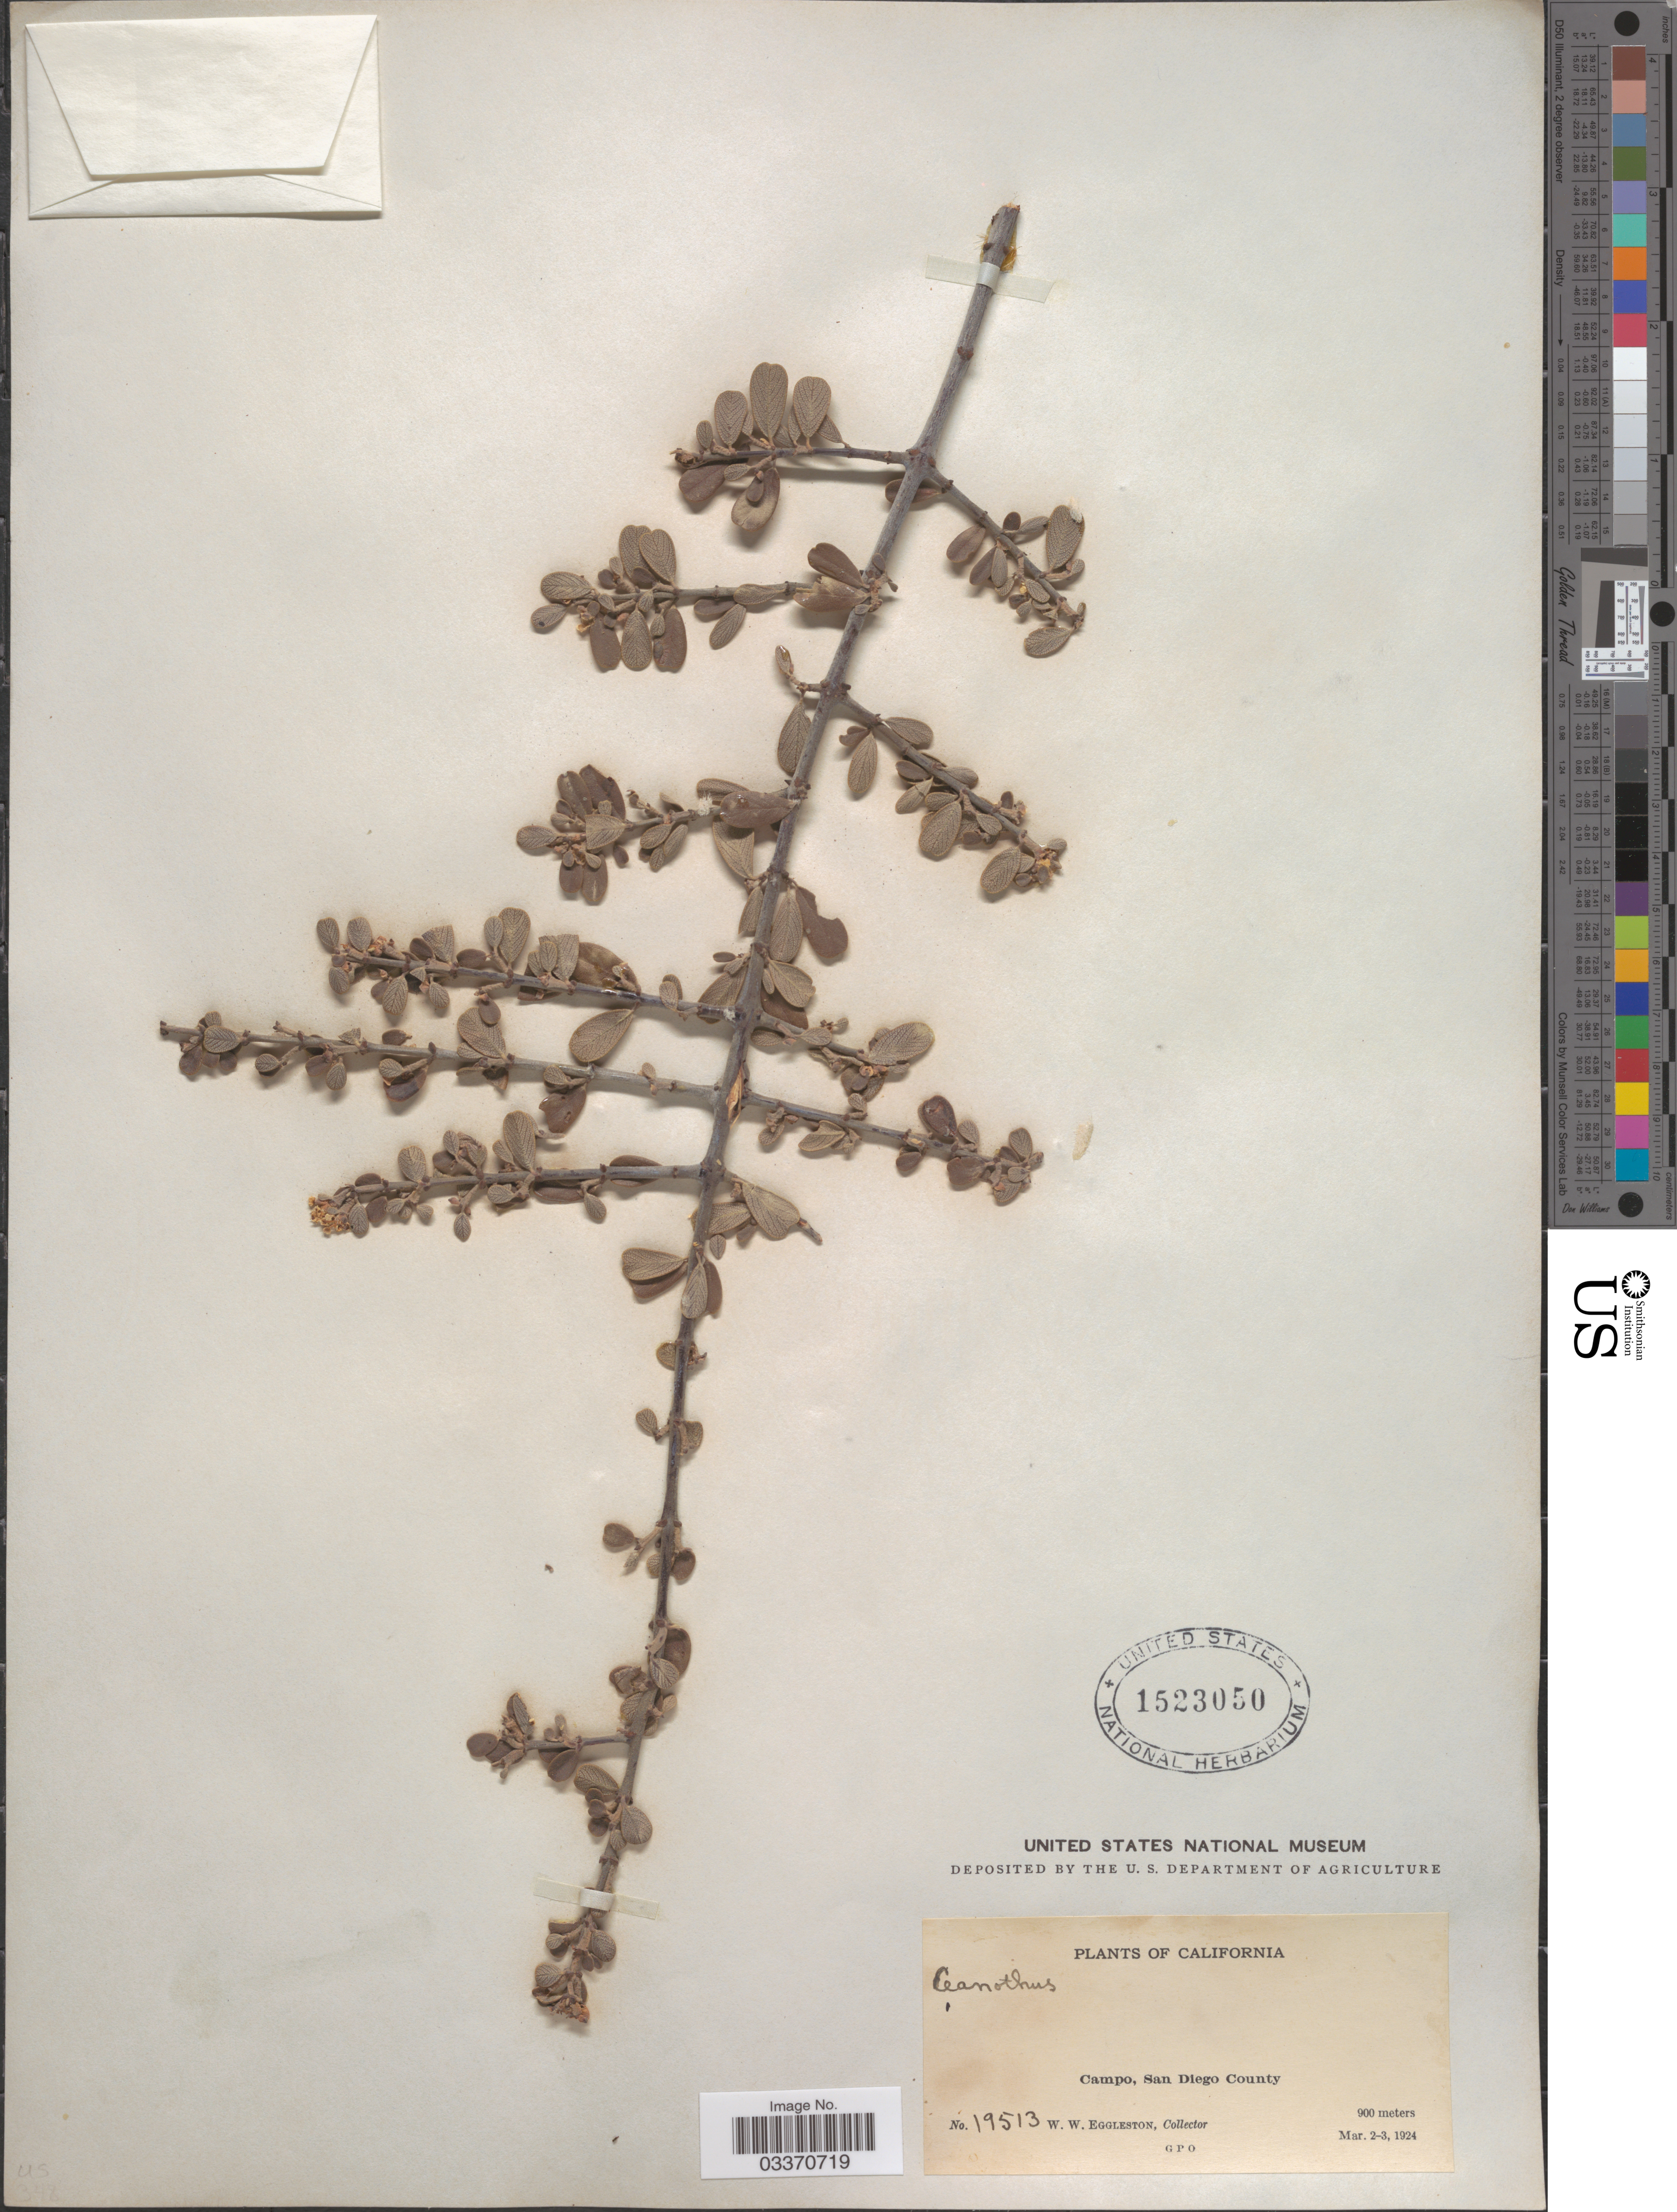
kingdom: Plantae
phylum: Tracheophyta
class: Magnoliopsida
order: Rosales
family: Rhamnaceae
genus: Ceanothus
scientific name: Ceanothus sp.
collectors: W. W. Eggleston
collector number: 19513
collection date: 1924-03-02/1924-03-03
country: United States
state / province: California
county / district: San Diego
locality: Campo, San Diego County.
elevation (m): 900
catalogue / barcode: US 1523050